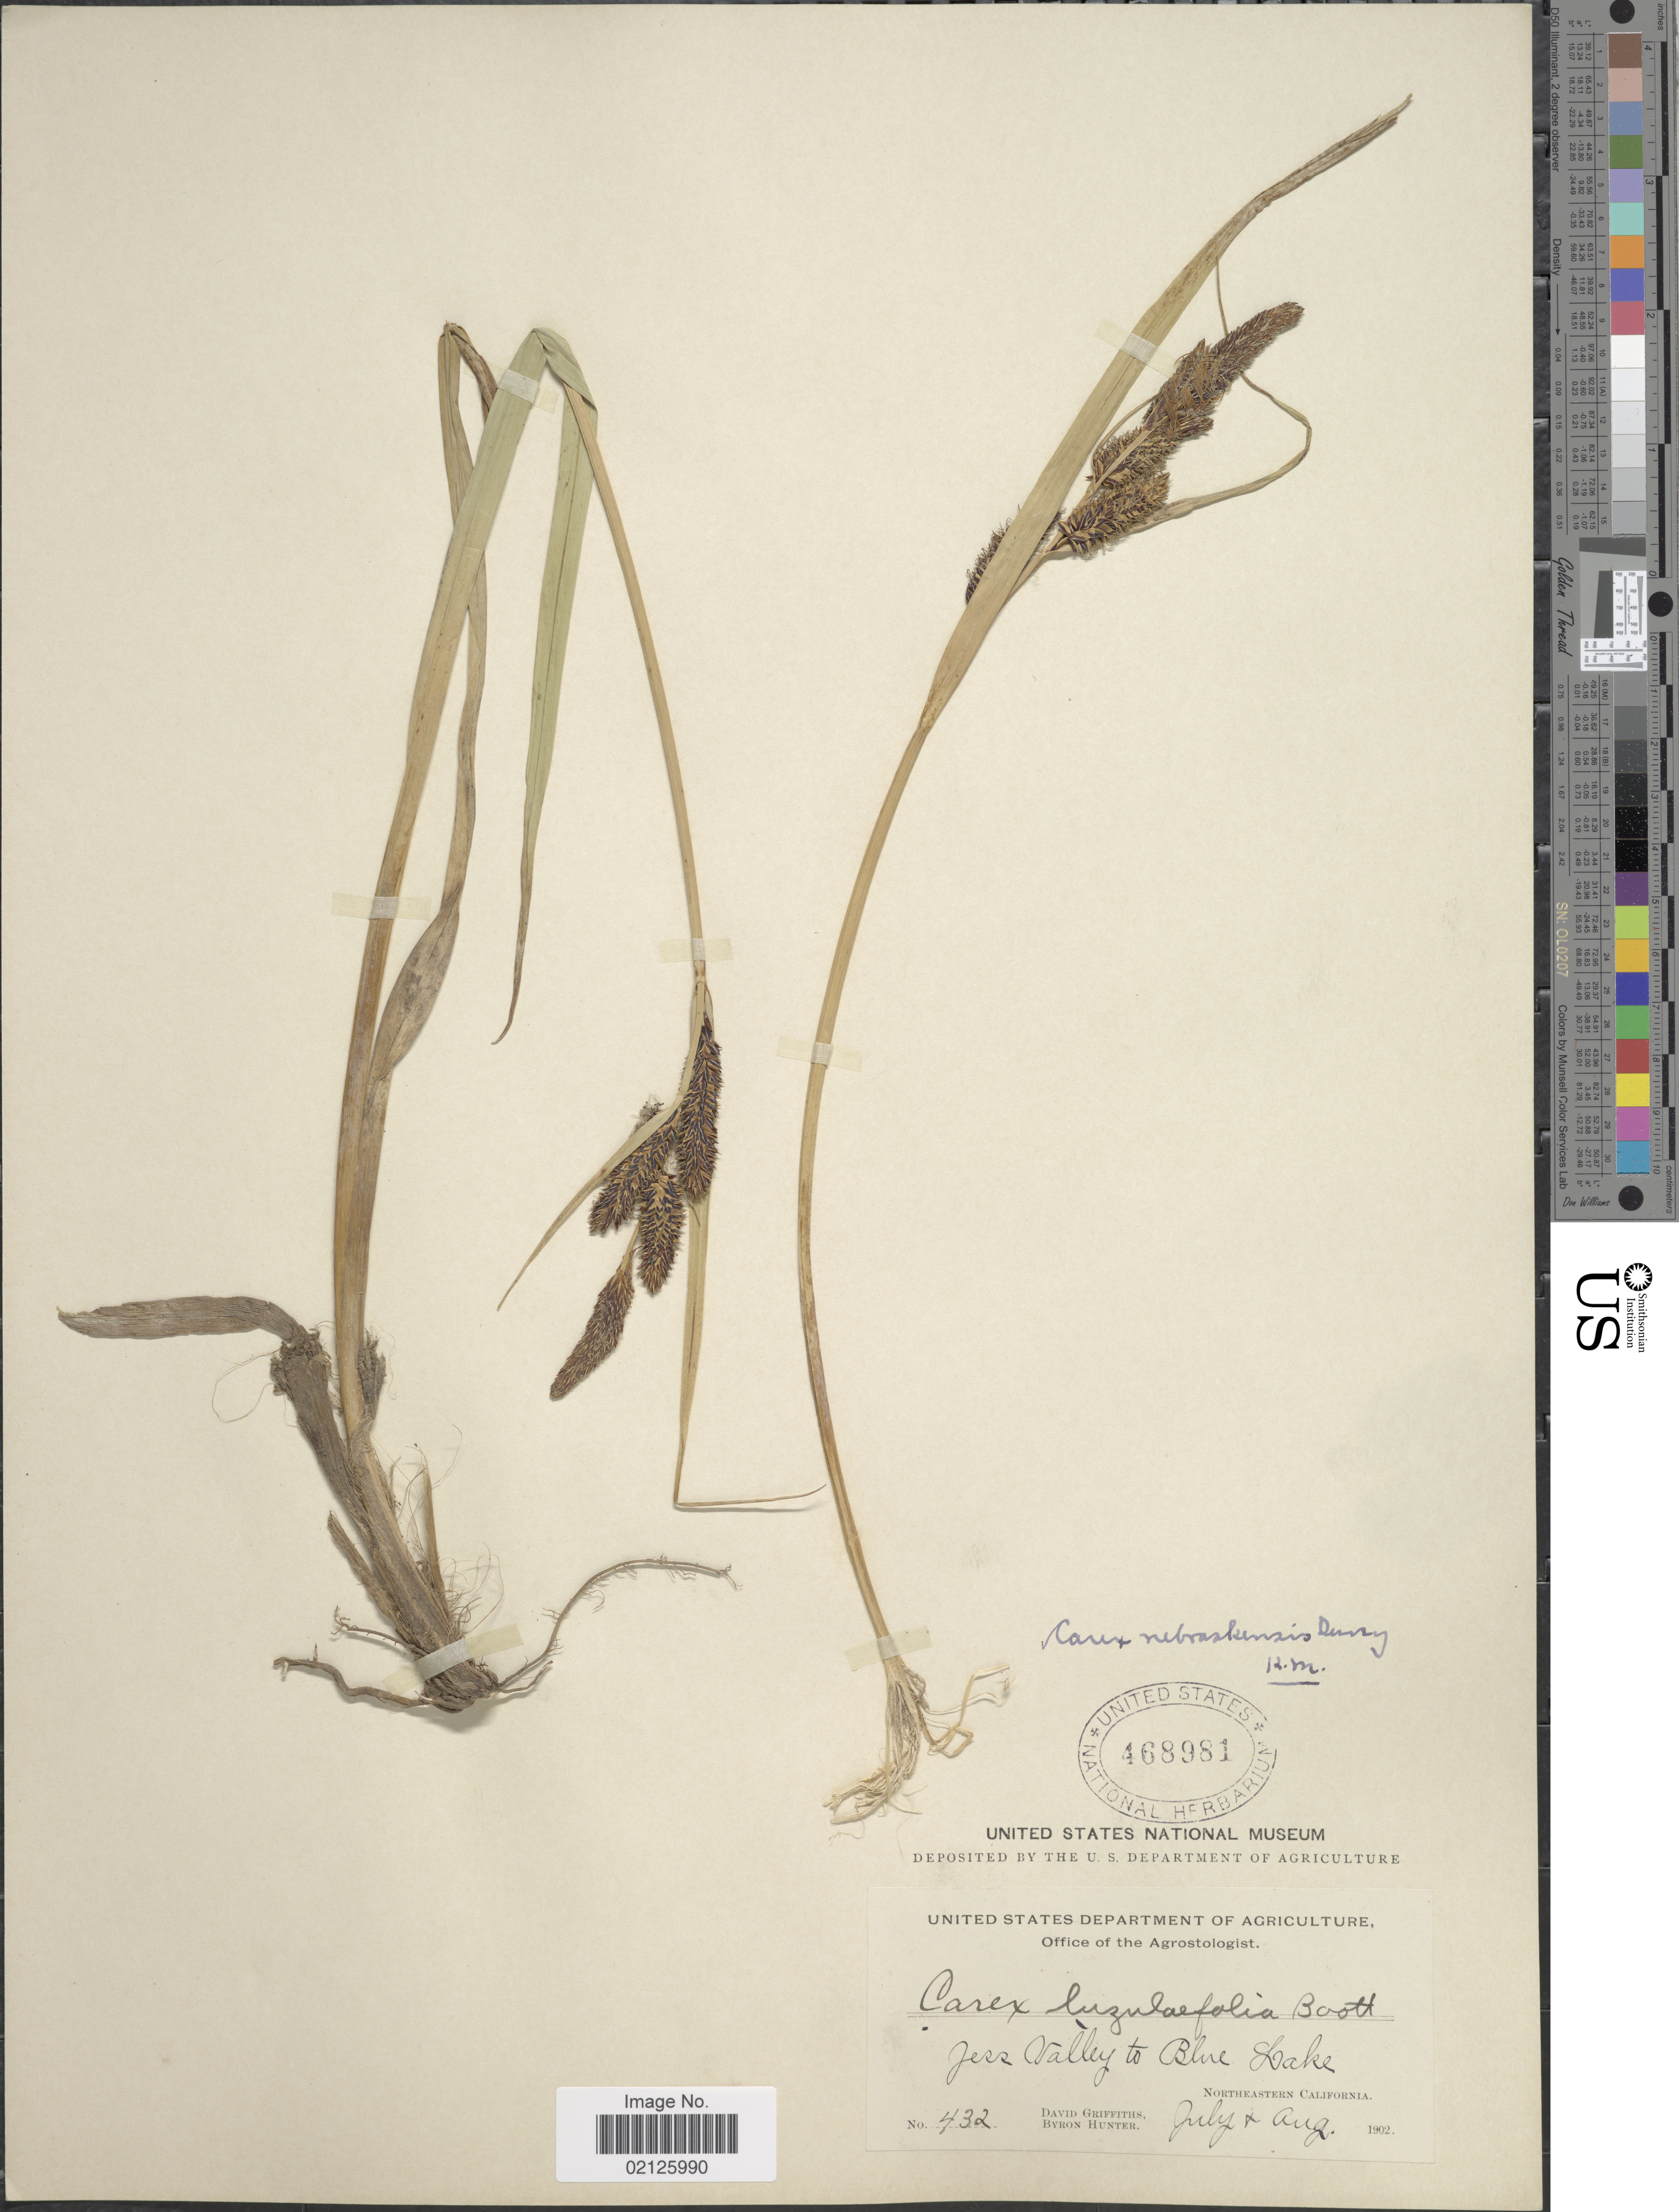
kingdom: Plantae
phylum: Tracheophyta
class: Liliopsida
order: Poales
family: Cyperaceae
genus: Carex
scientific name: Carex nebrascensis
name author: Dewey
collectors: D. Griffiths & B. Hunter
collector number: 432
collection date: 1902-07/1902-08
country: United States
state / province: California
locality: Jess Valley to Blue Lake, Northeastern California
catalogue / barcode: US 468981